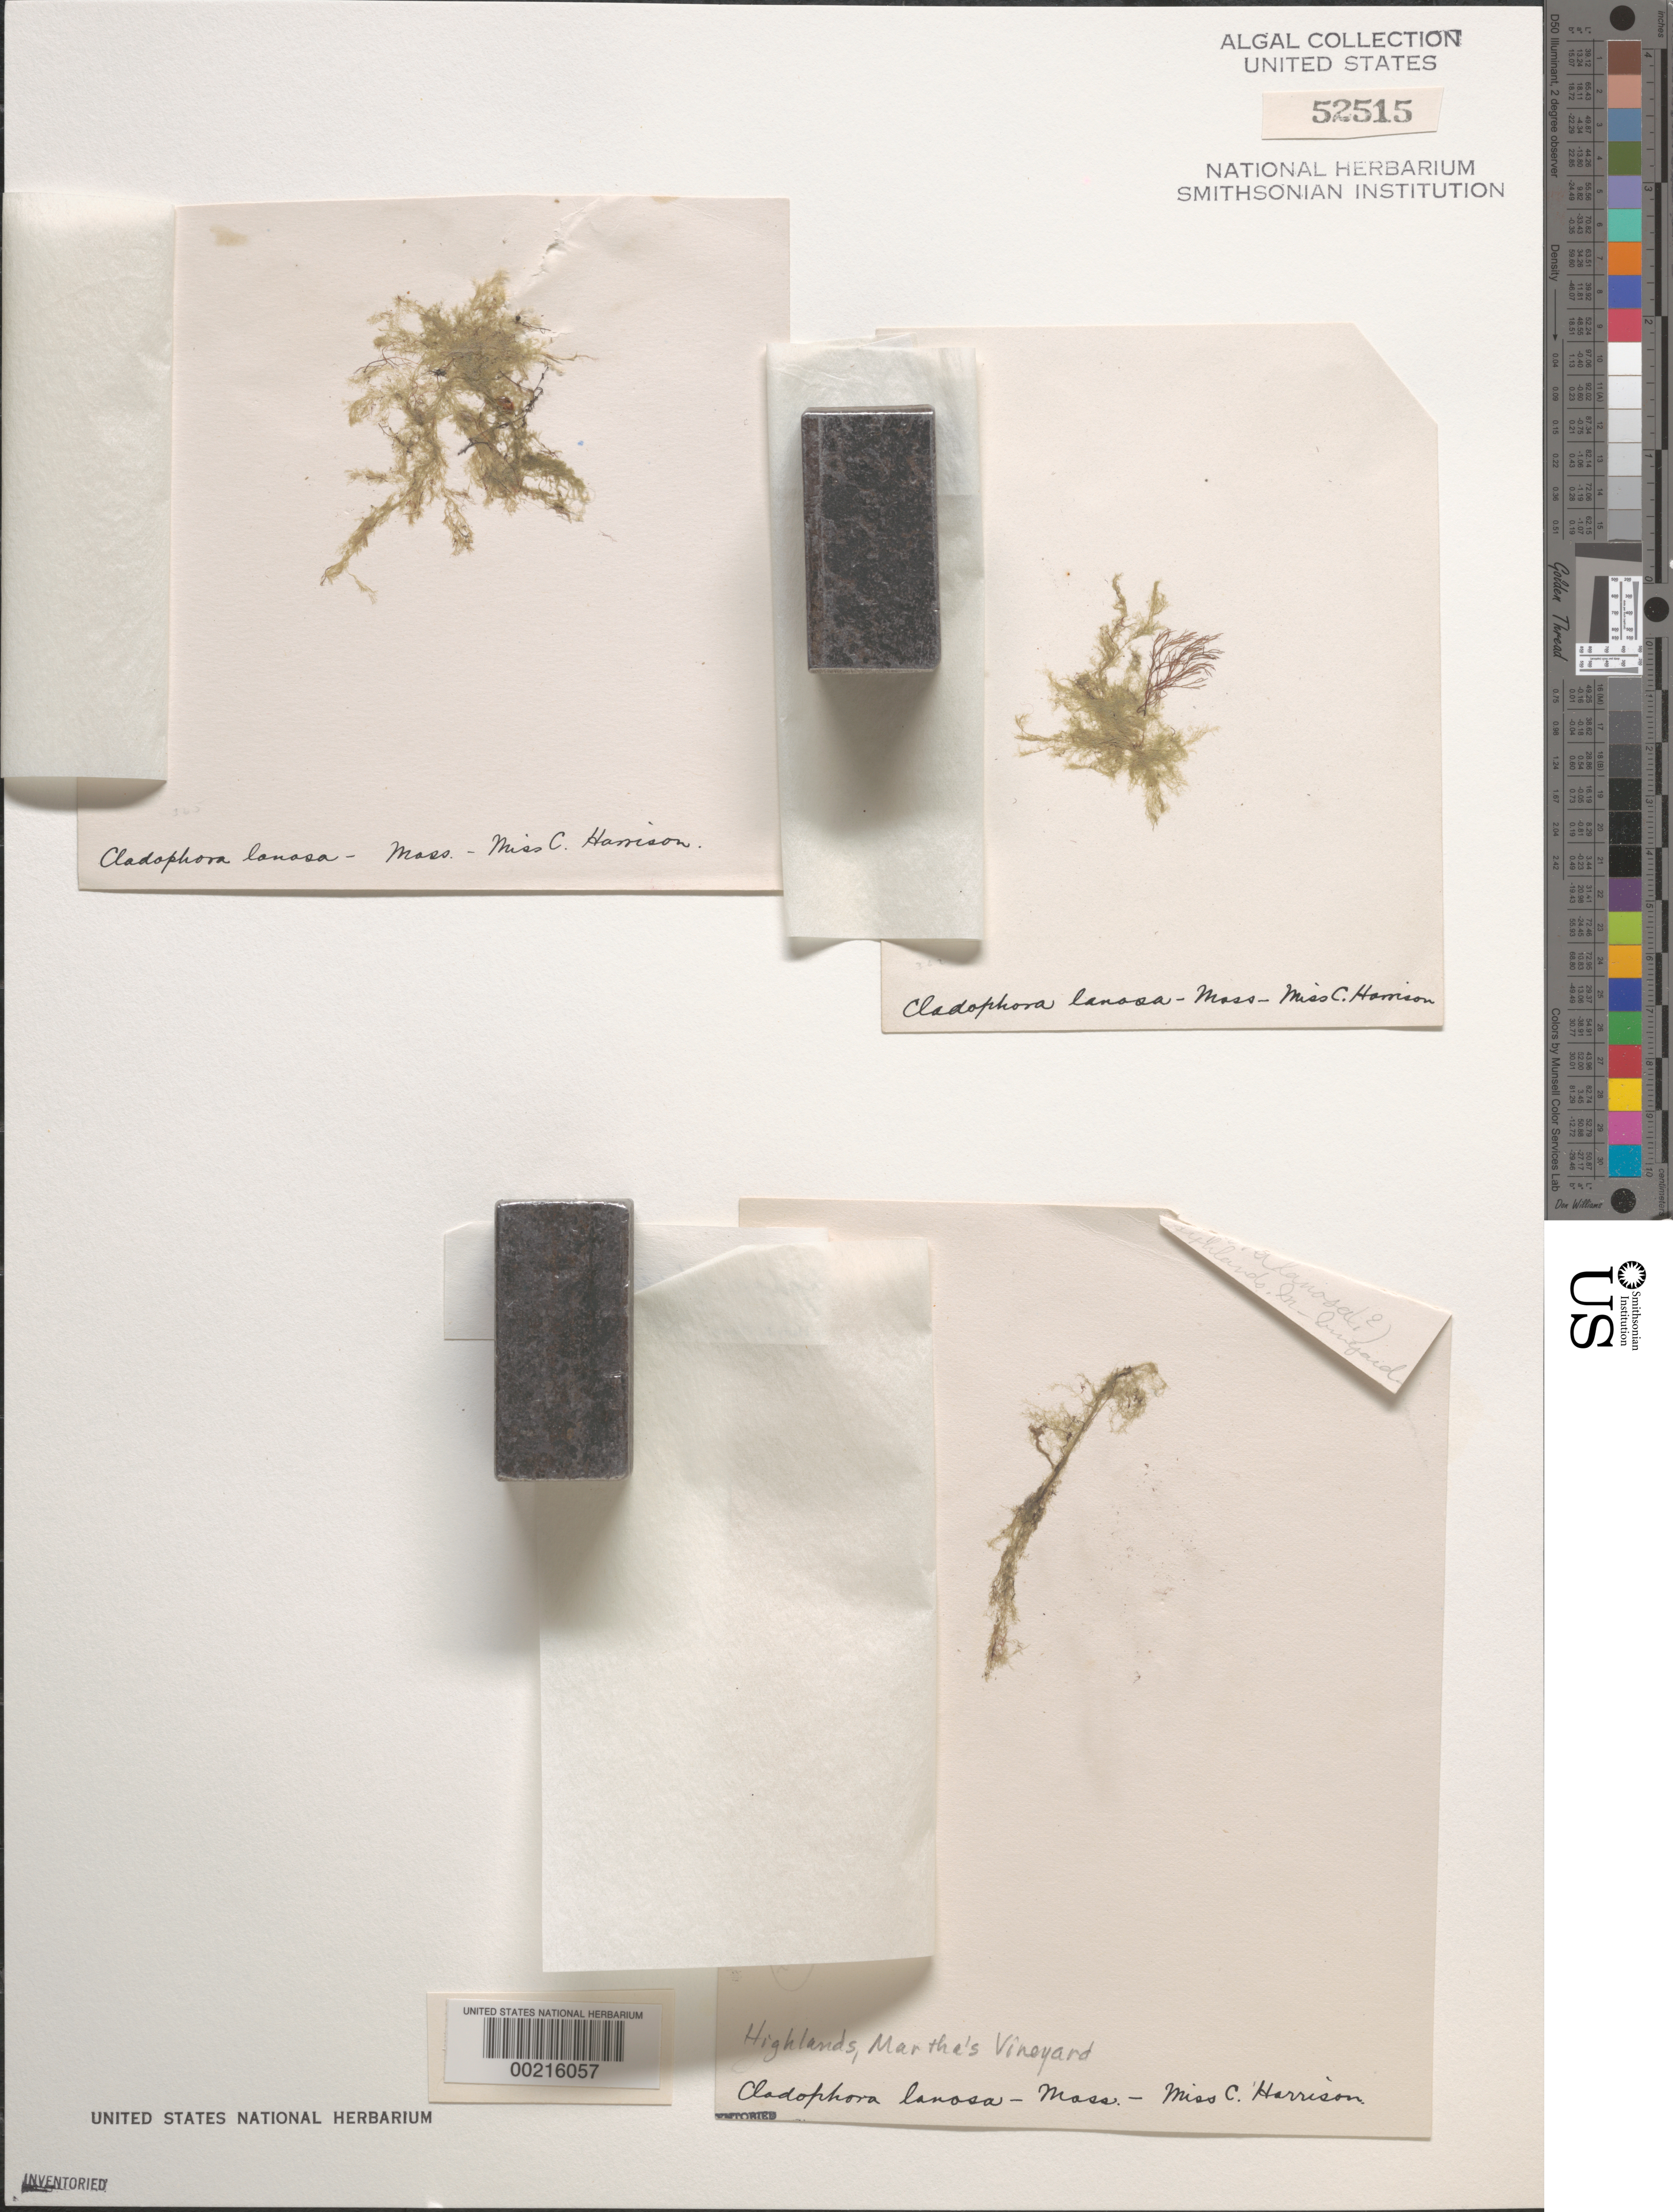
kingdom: Plantae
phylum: Chlorophyta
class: Ulvophyceae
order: Cladophorales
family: Cladophoraceae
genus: Cladophora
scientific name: Cladophora refracta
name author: (Roth) Kütz.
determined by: Phinney, H. K.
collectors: C. Harrison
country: United States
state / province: Massachusetts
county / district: Dukes County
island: Martha's Vineyard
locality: Vineyard Highlands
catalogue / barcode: US 52515